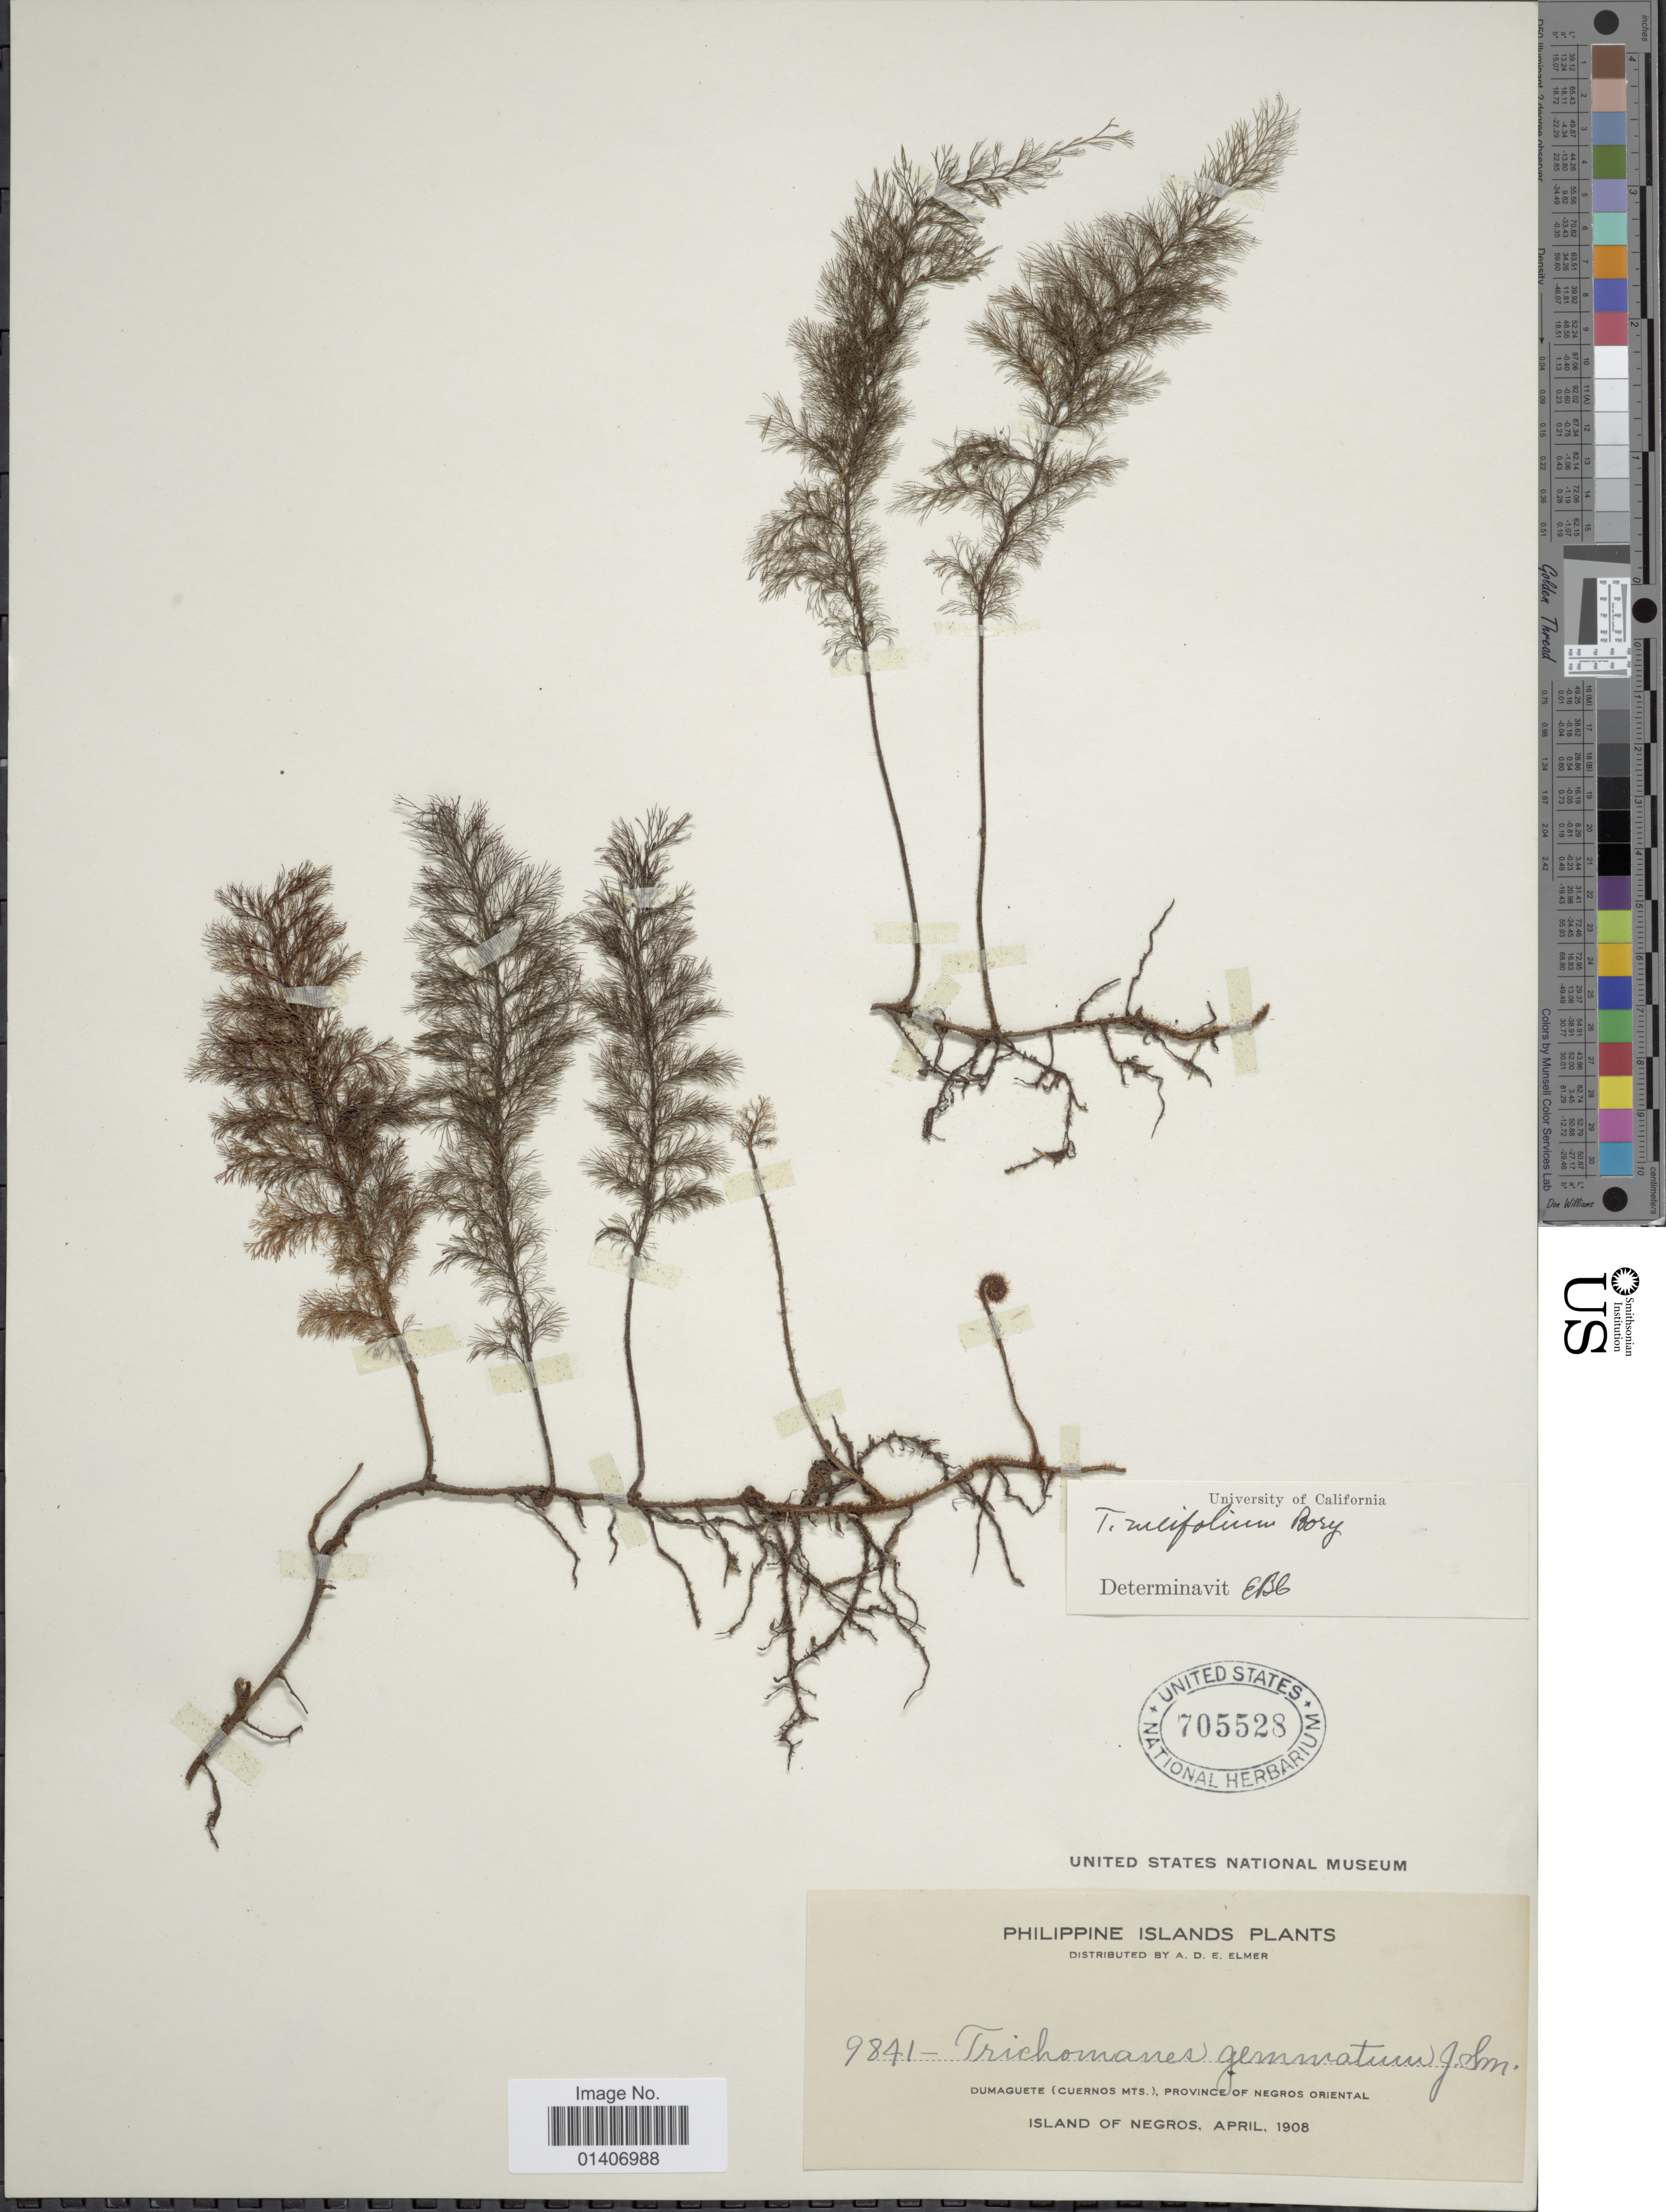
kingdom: Plantae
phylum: Tracheophyta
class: Polypodiopsida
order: Hymenophyllales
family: Hymenophyllaceae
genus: Abrodictyum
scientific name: Abrodictyum meifolium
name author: (Bory) Ebihara & K. Iwats.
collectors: A. D. E. Elmer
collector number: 9841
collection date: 1908-04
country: Philippines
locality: Dumaguete(Cuernos Mts.) province of negros oriental, Island of negros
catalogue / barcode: US 705528